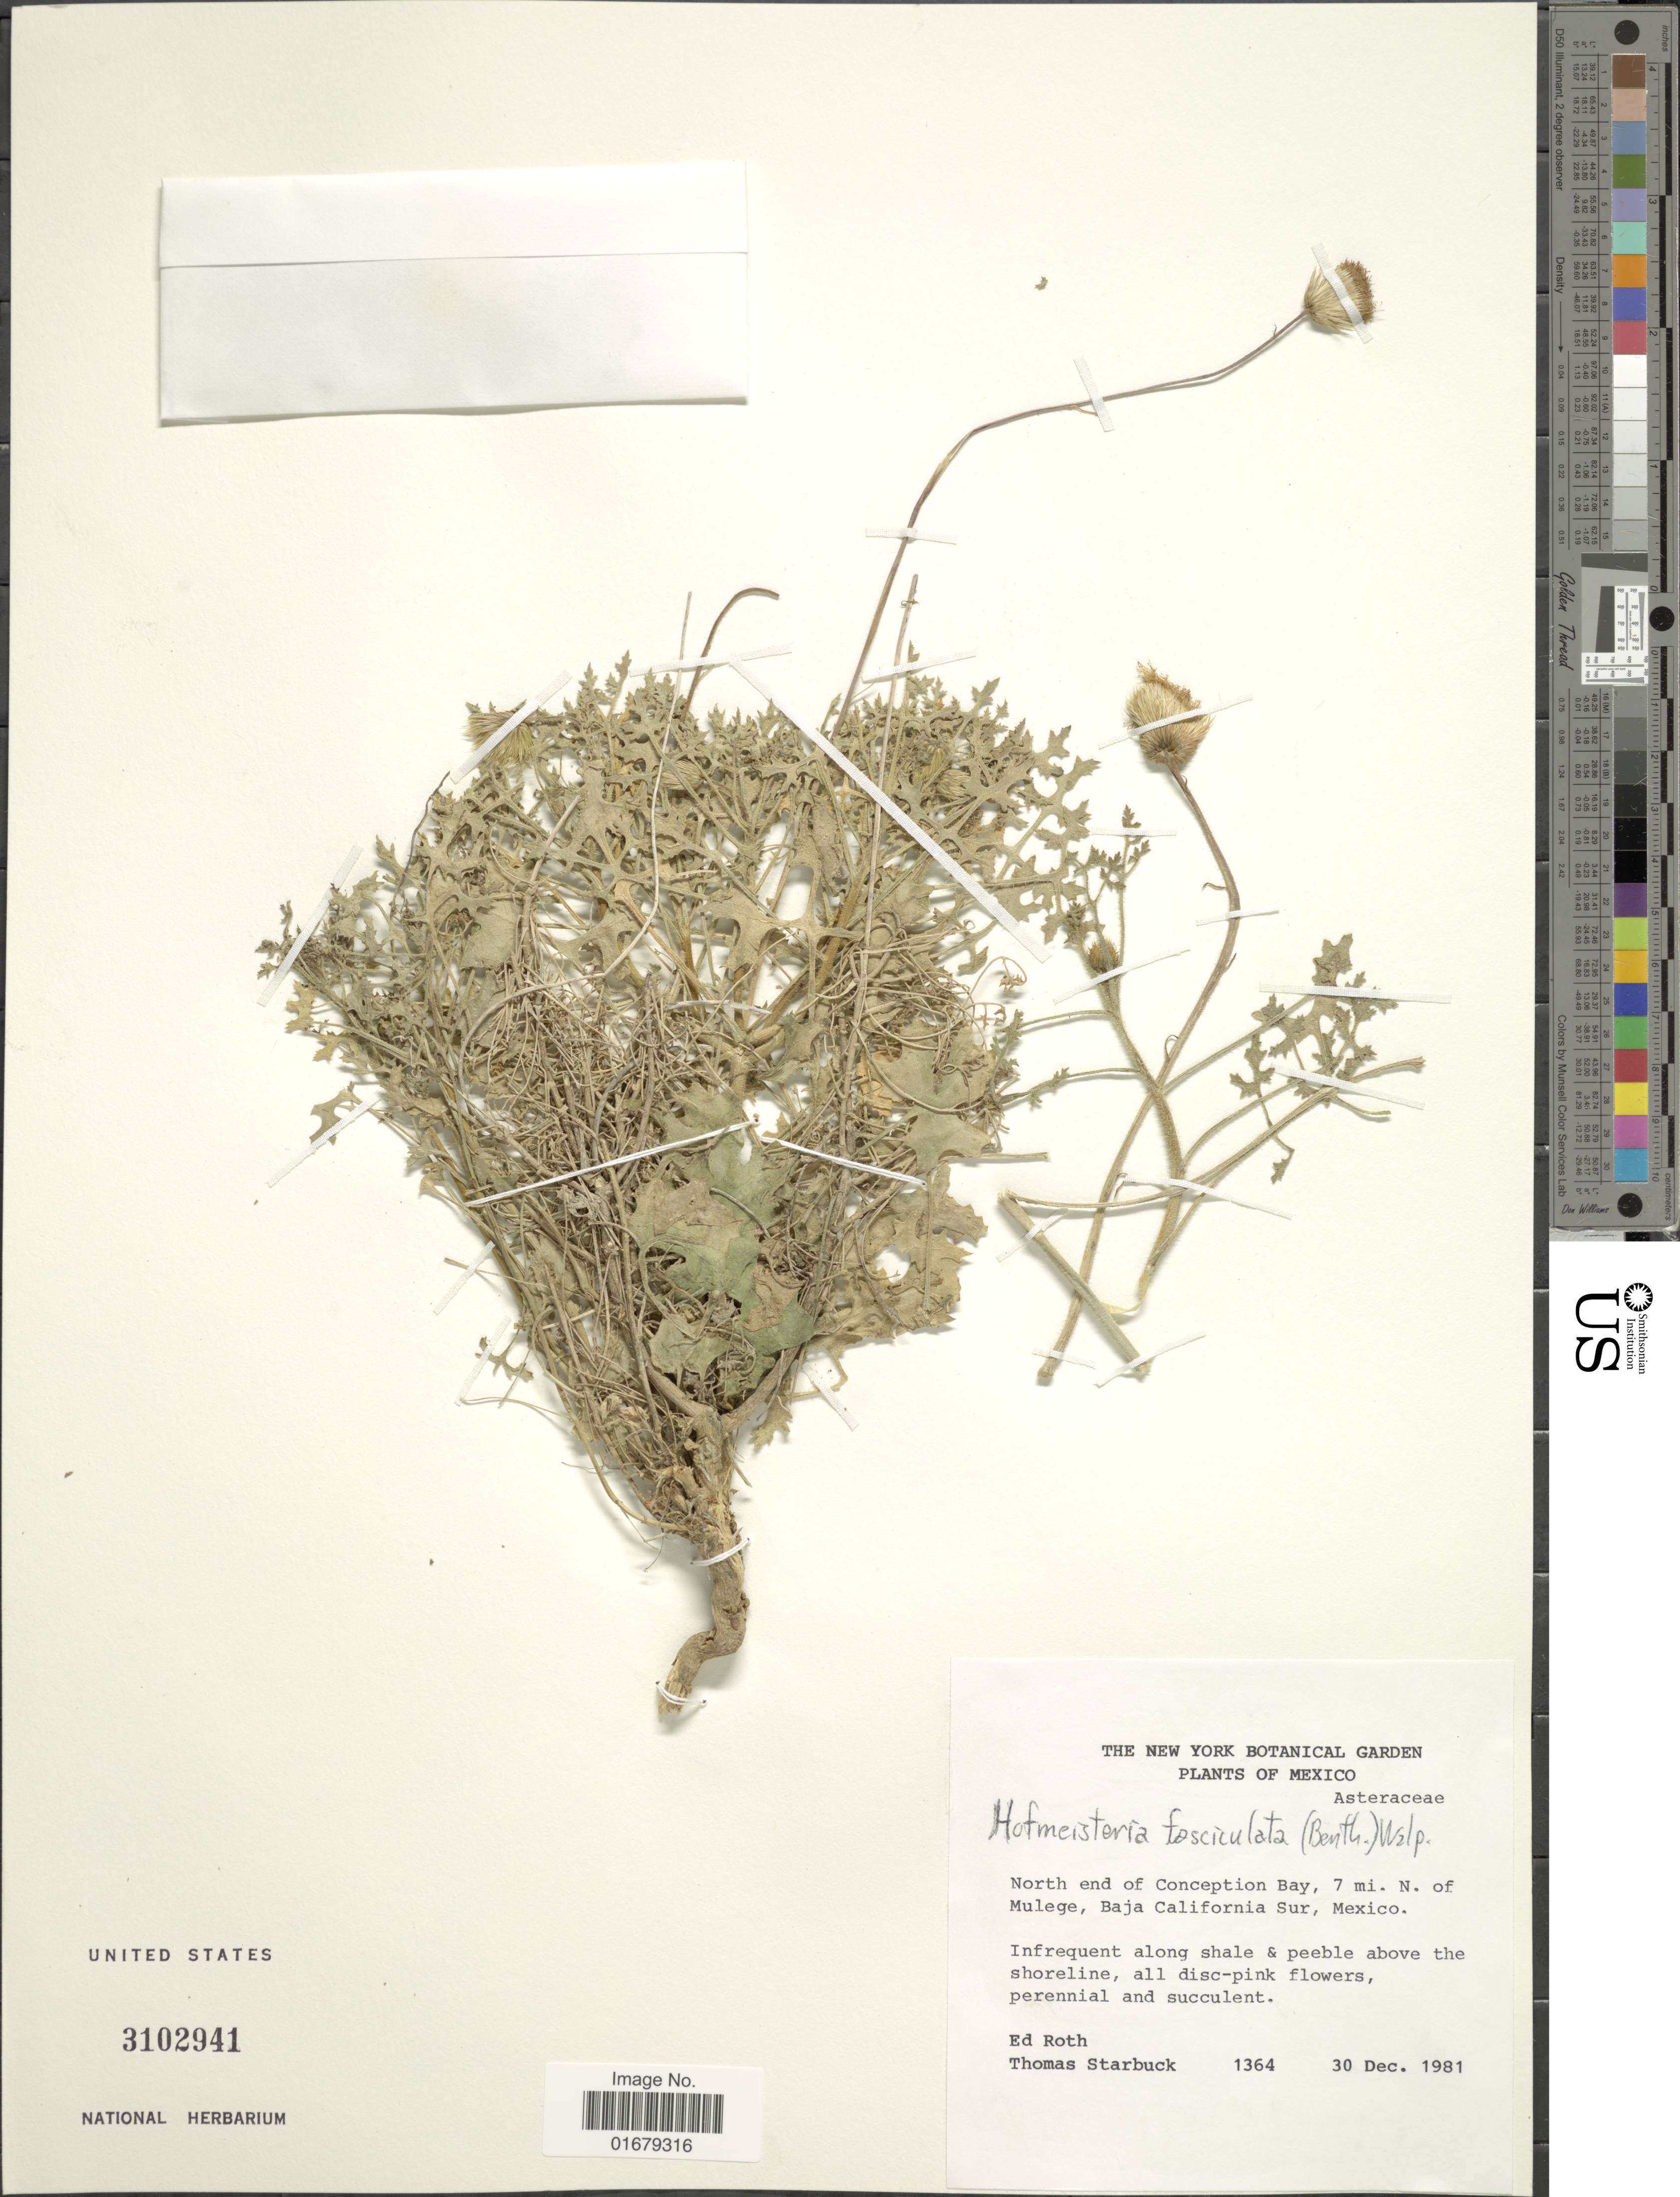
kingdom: Plantae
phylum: Tracheophyta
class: Magnoliopsida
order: Asterales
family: Asteraceae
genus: Hofmeisteria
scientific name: Hofmeisteria fasciculata var. pubescens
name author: (S. Watson) B.L. Rob.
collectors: Roth, E. & Starbuck, T.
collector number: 1364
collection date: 1981-12-30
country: Mexico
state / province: Baja California Sur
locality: North end of Conception Bay, 7 mi N of Mulege, Infrequent along shale & peeble above the shoreline.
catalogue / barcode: US 3102941